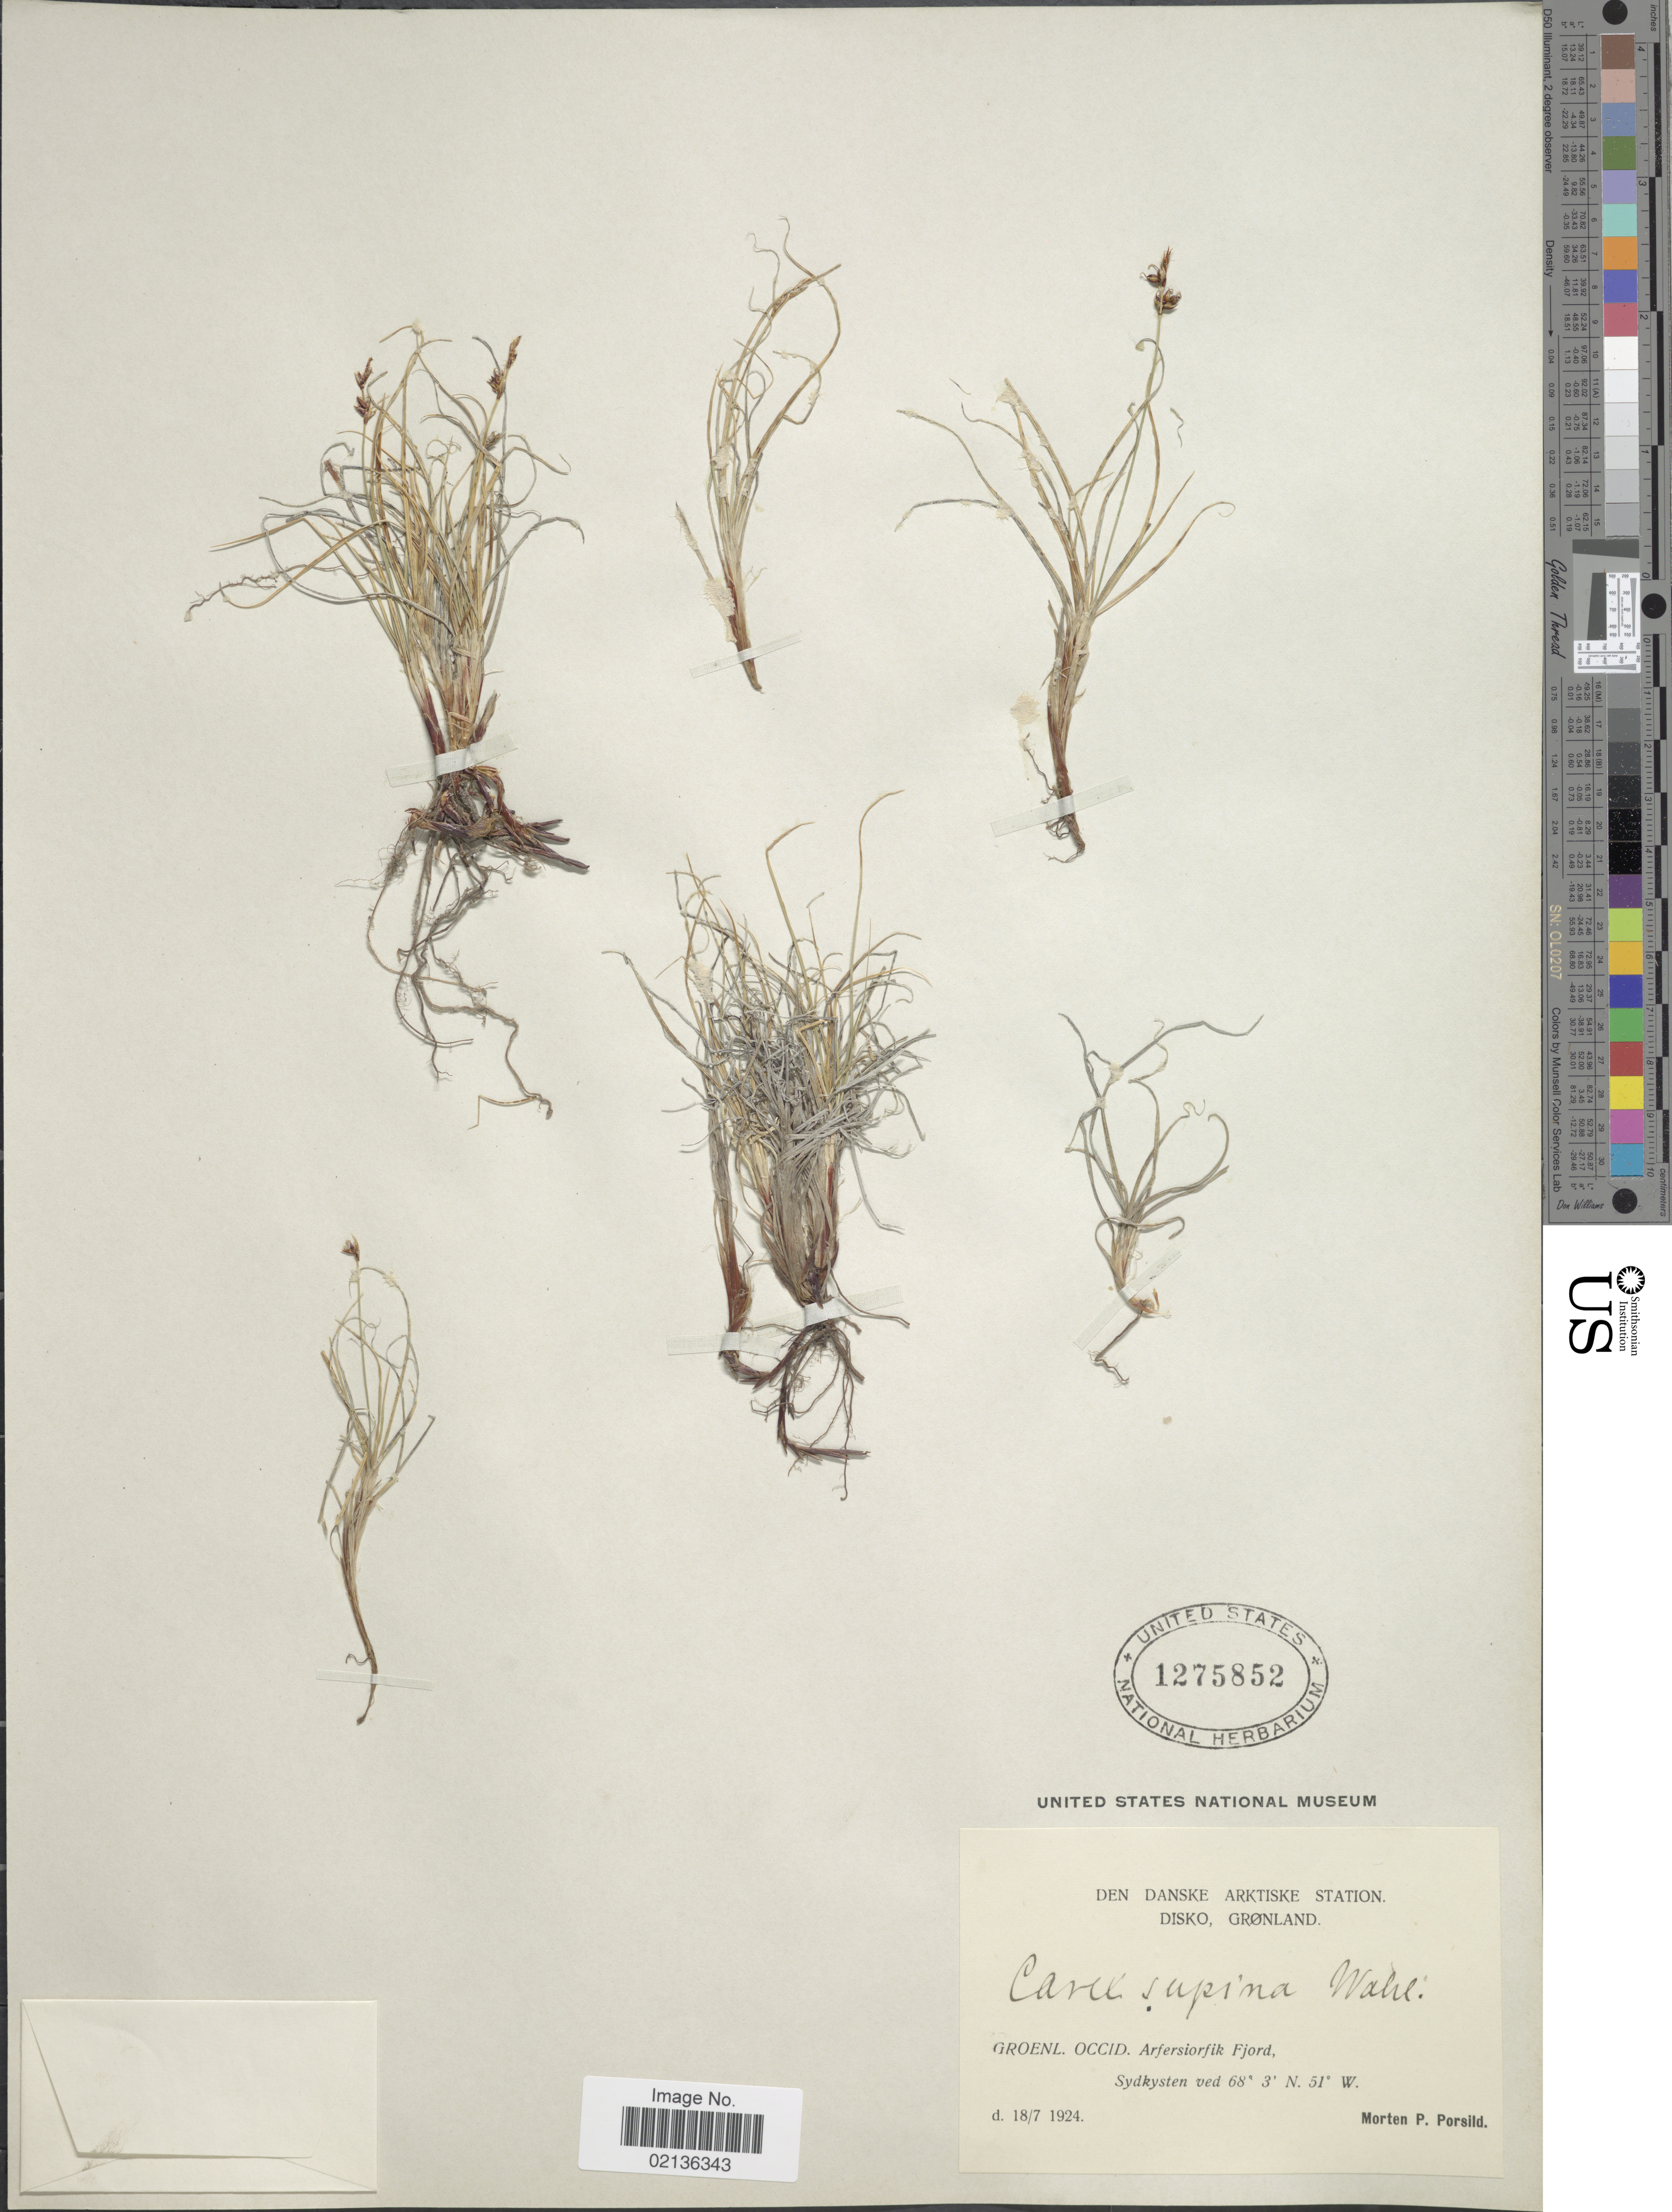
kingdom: Plantae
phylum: Tracheophyta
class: Liliopsida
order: Poales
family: Cyperaceae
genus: Carex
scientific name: Carex supina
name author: Willd. ex Wahlenb.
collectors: M. P. Porsild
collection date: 1924-07-18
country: Greenland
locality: Den Danske Arktiske Station, Disko, Grønland, Groenl. Occid. Arfersiorfik Fjord, Sydkysten ved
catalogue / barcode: US 1275852